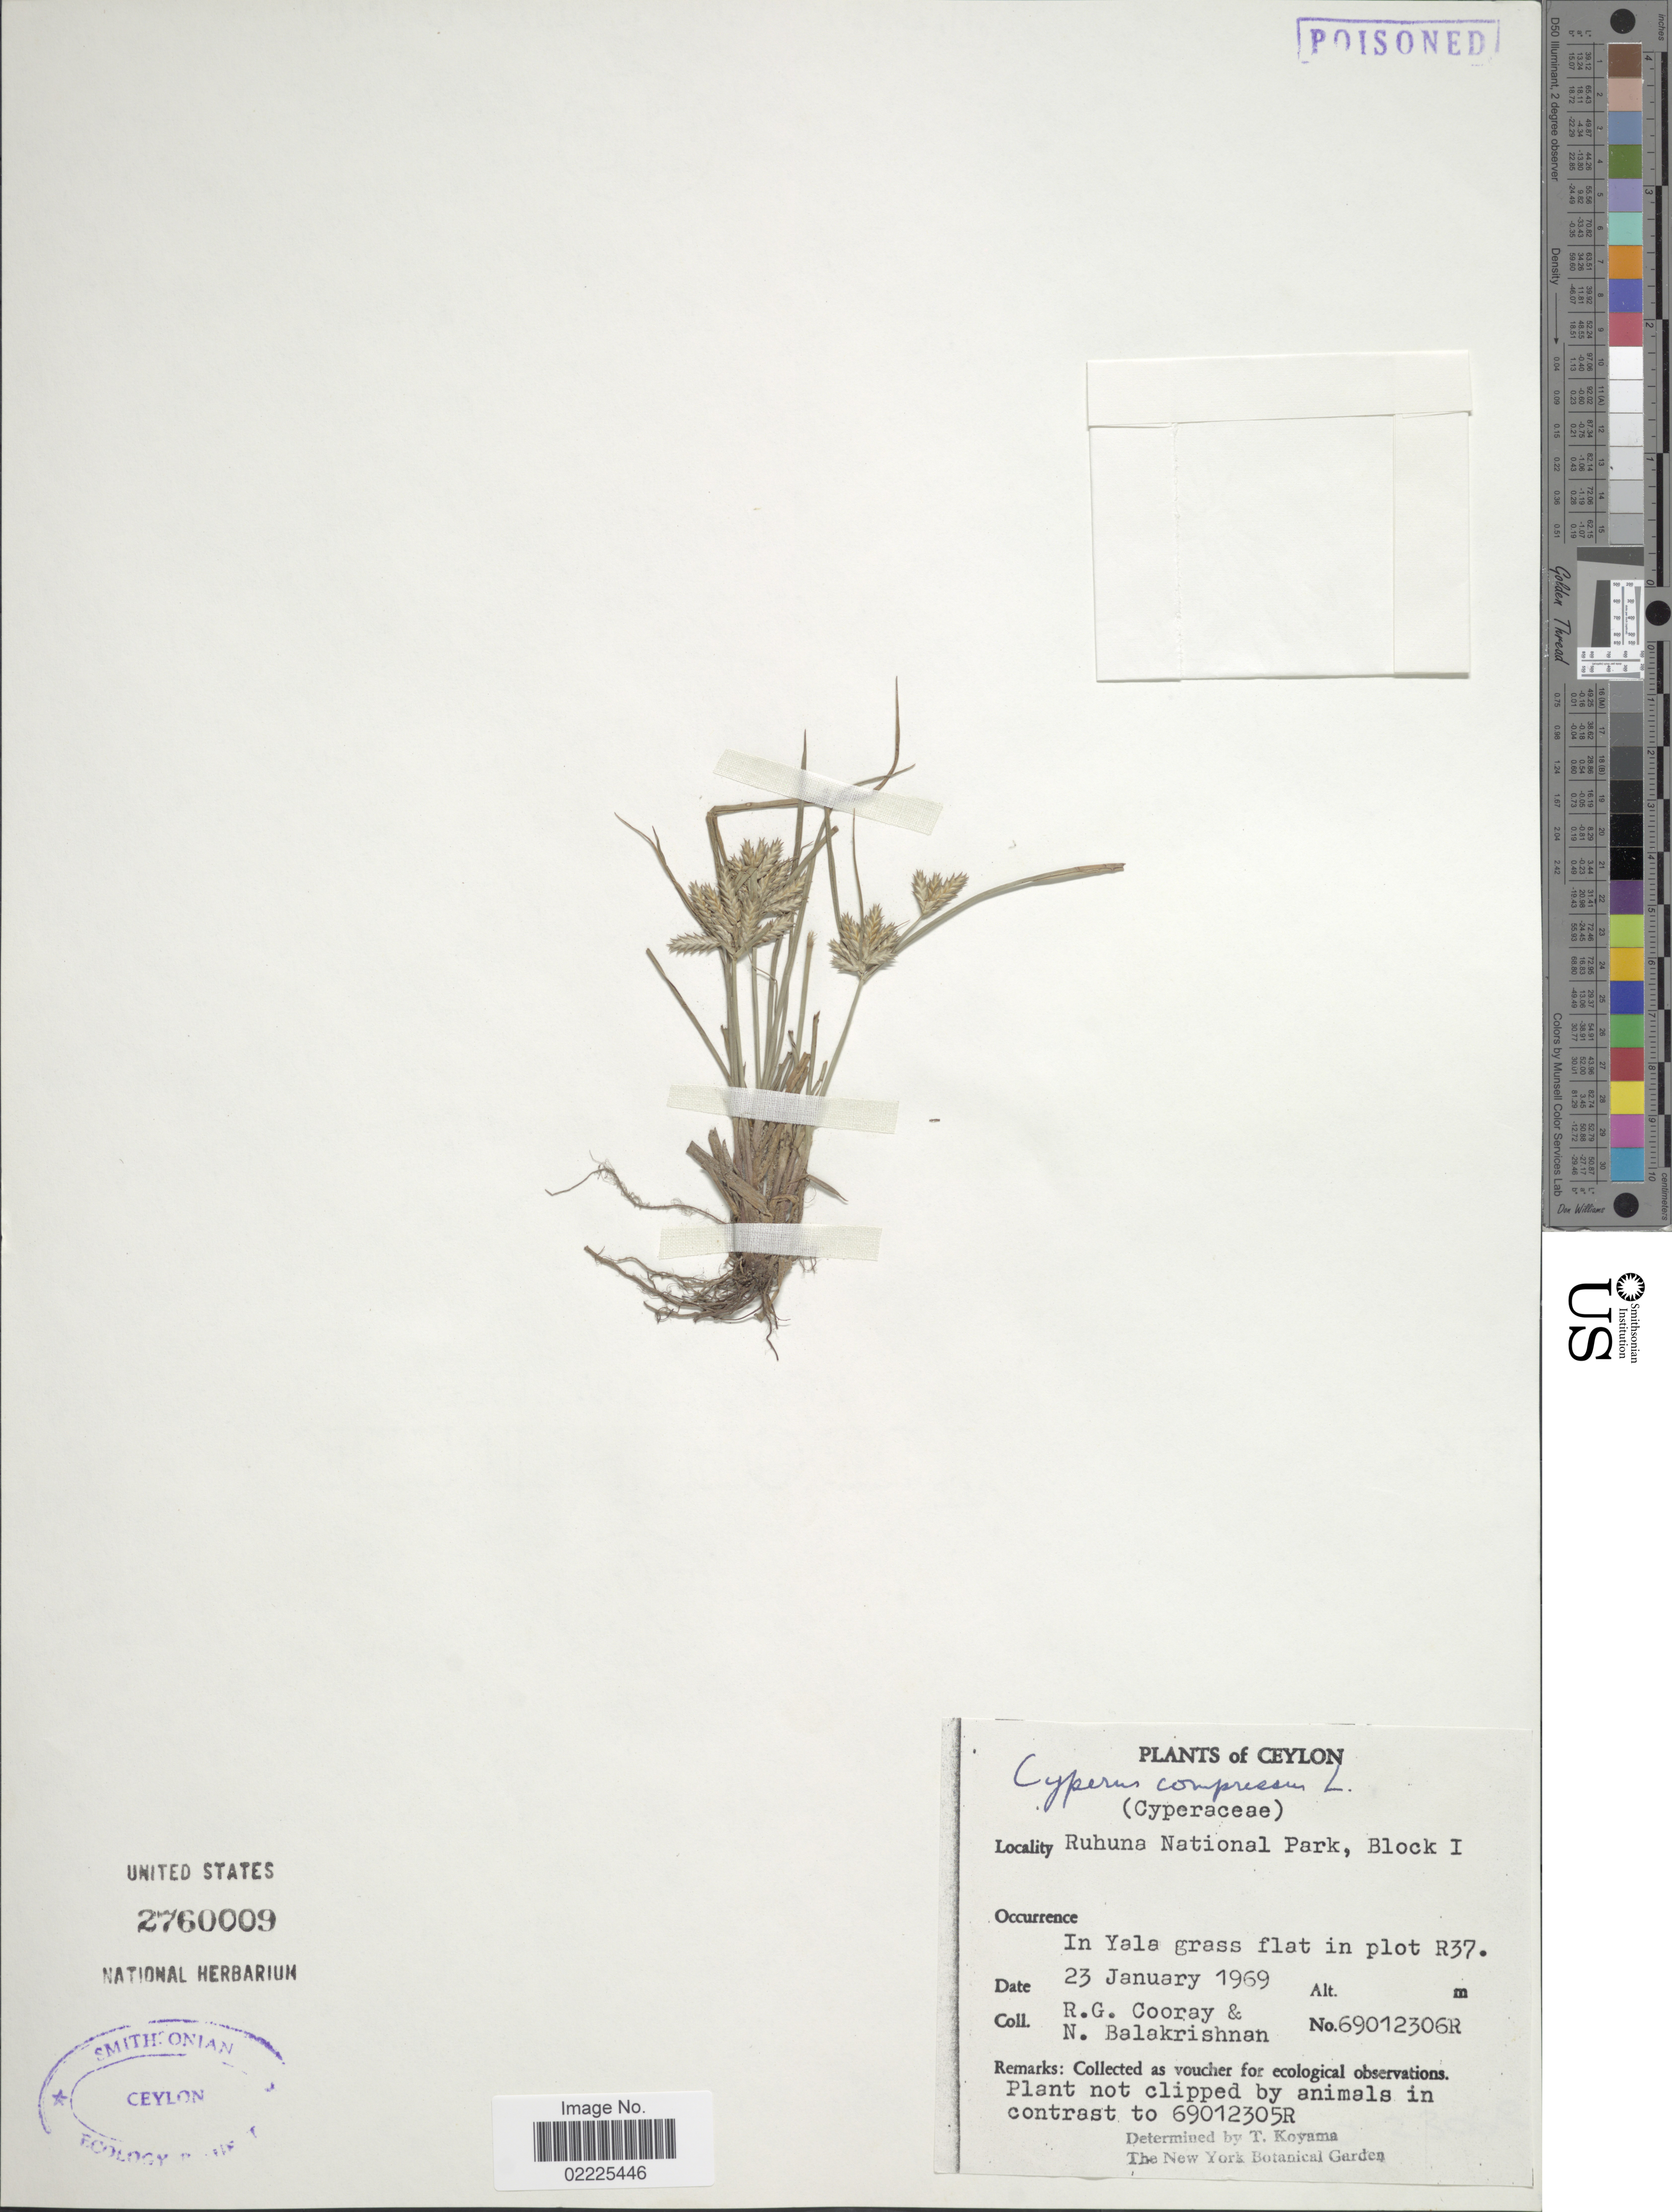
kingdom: Plantae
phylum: Tracheophyta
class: Liliopsida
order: Poales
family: Cyperaceae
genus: Cyperus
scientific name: Cyperus compressus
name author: L.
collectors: R. Cooray & N. Balakrishnan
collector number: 69012306R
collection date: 1969-01-23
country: Sri Lanka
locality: Ceylon, Ruhuna National Park, Block I, In Yala grass flat in plot R37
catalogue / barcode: US 2760009